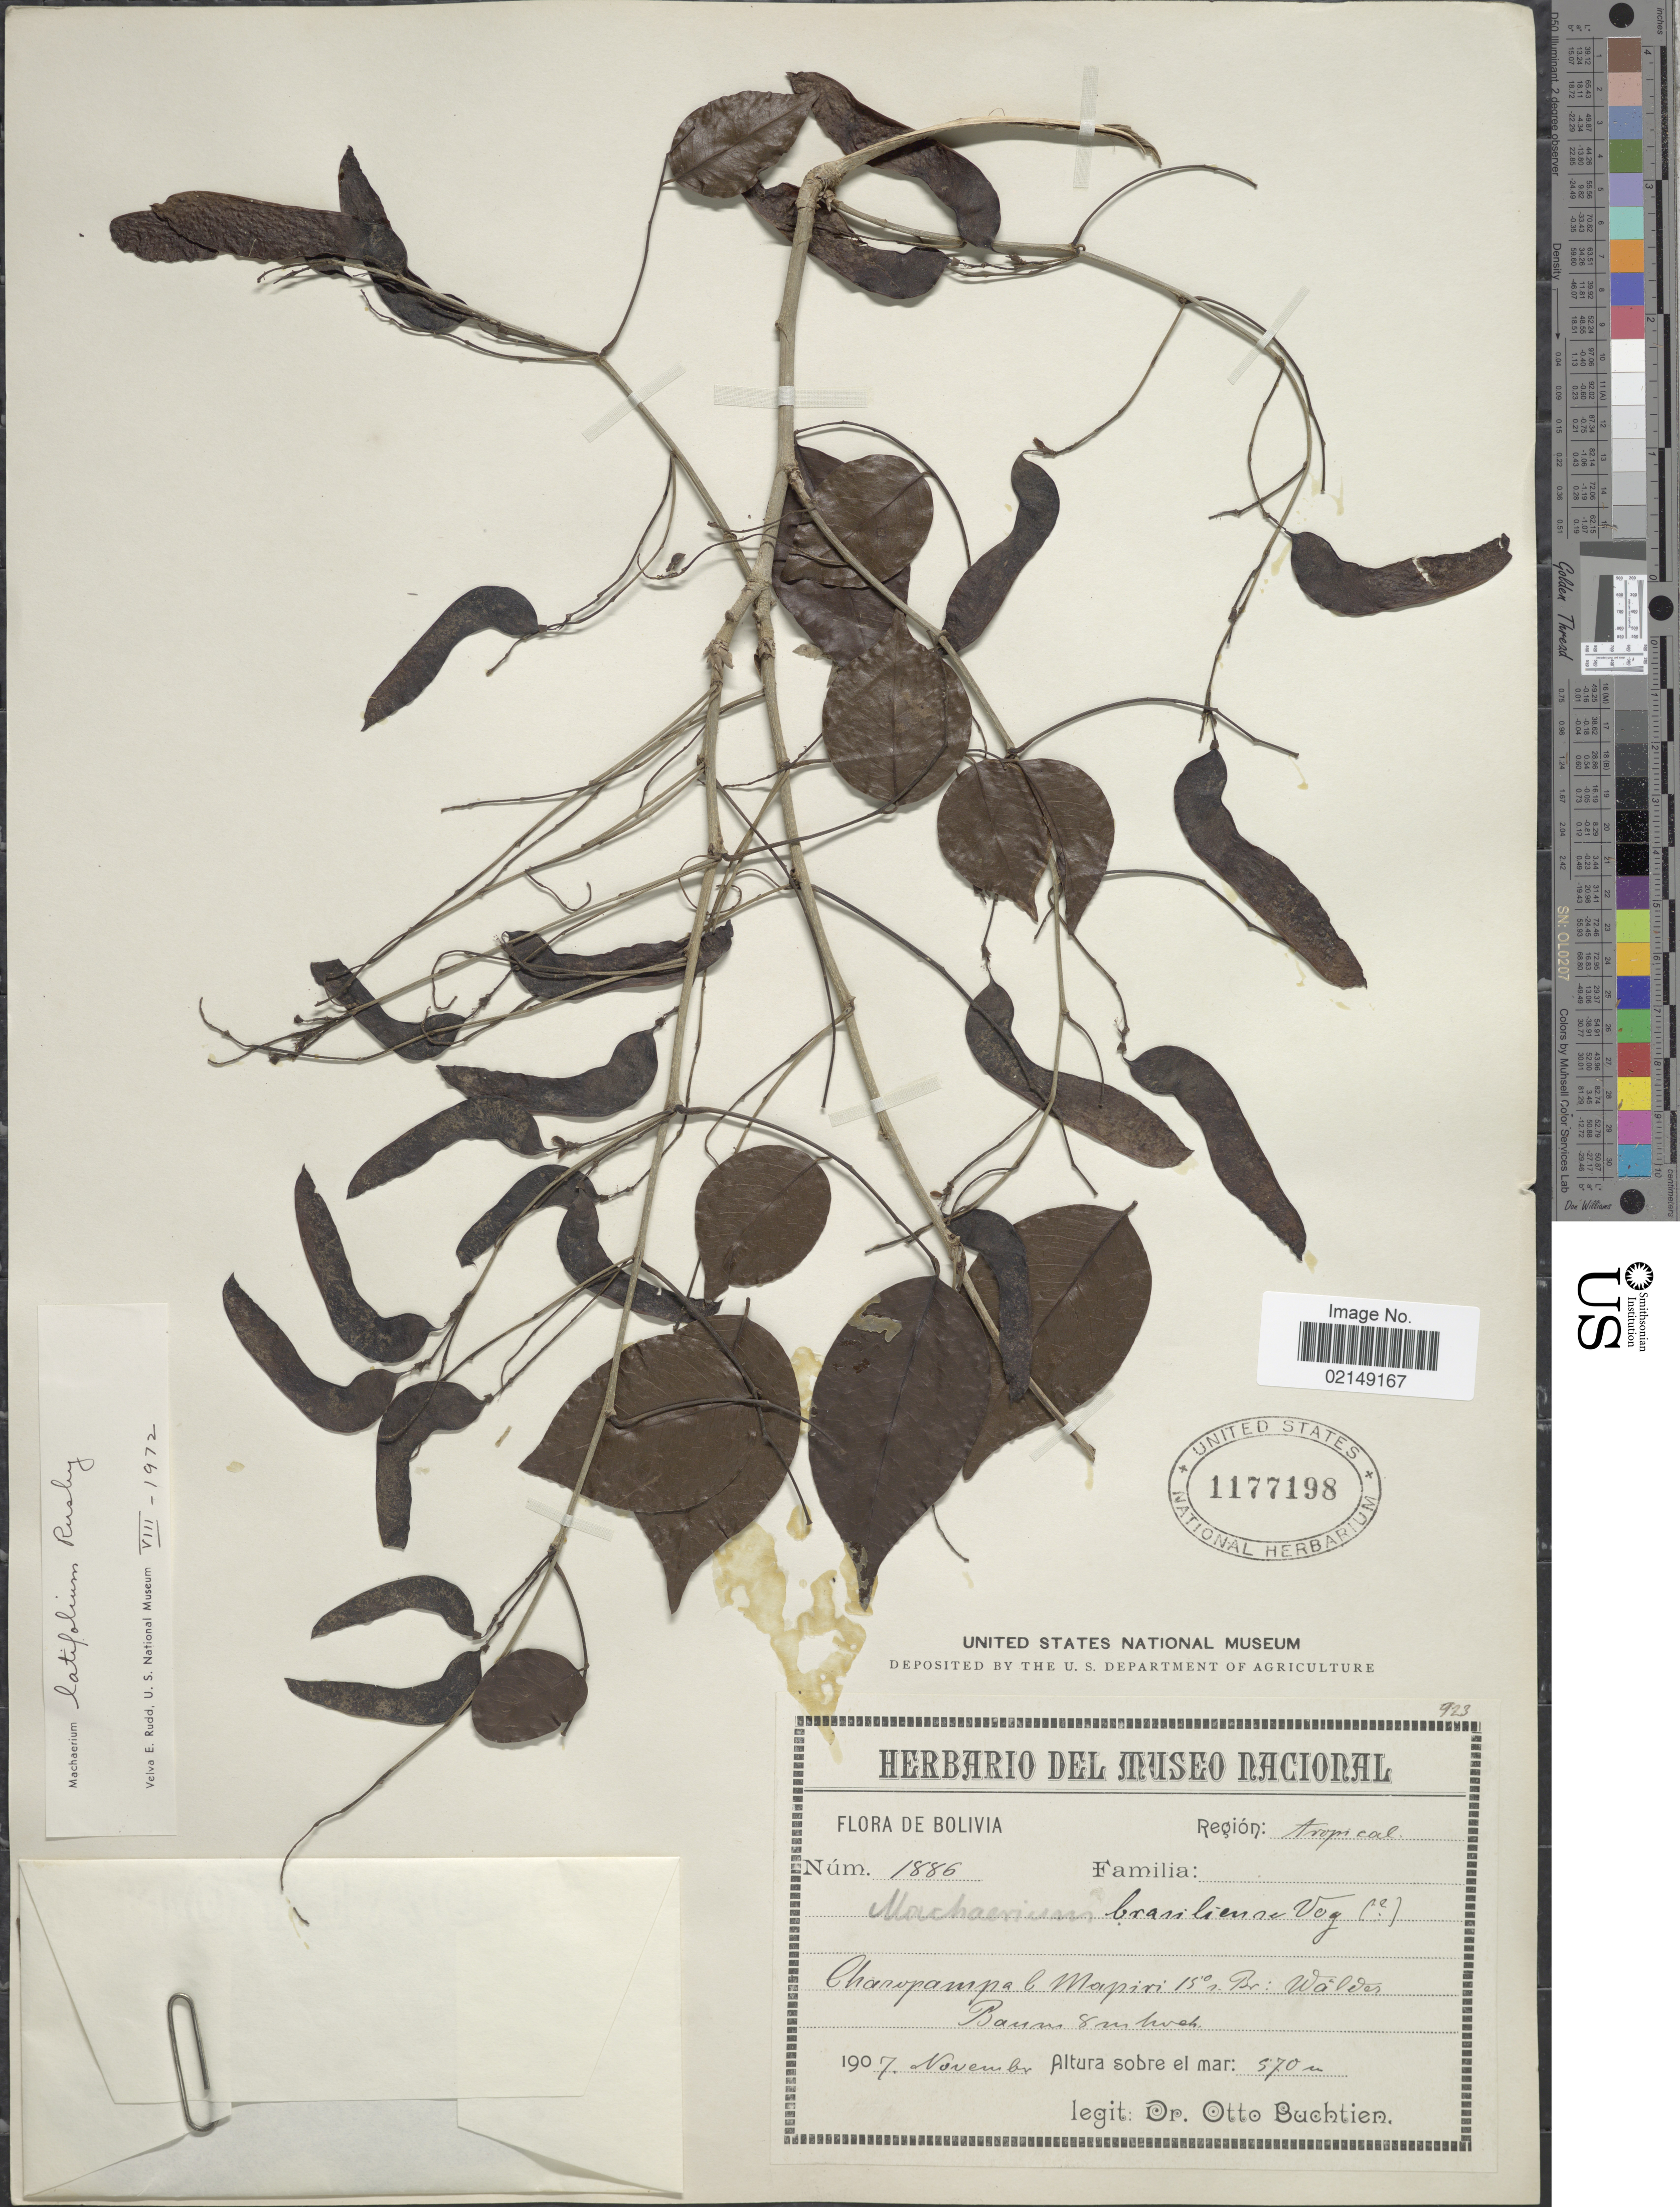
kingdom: Plantae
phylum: Tracheophyta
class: Magnoliopsida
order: Fabales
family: Fabaceae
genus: Machaerium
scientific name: Machaerium latifolium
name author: Rusby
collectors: O. Buchtien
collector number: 1886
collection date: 1907-11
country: Bolivia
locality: Region: tropical, Charopampa l. Mapiri: Walder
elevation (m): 570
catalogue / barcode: US 1177198